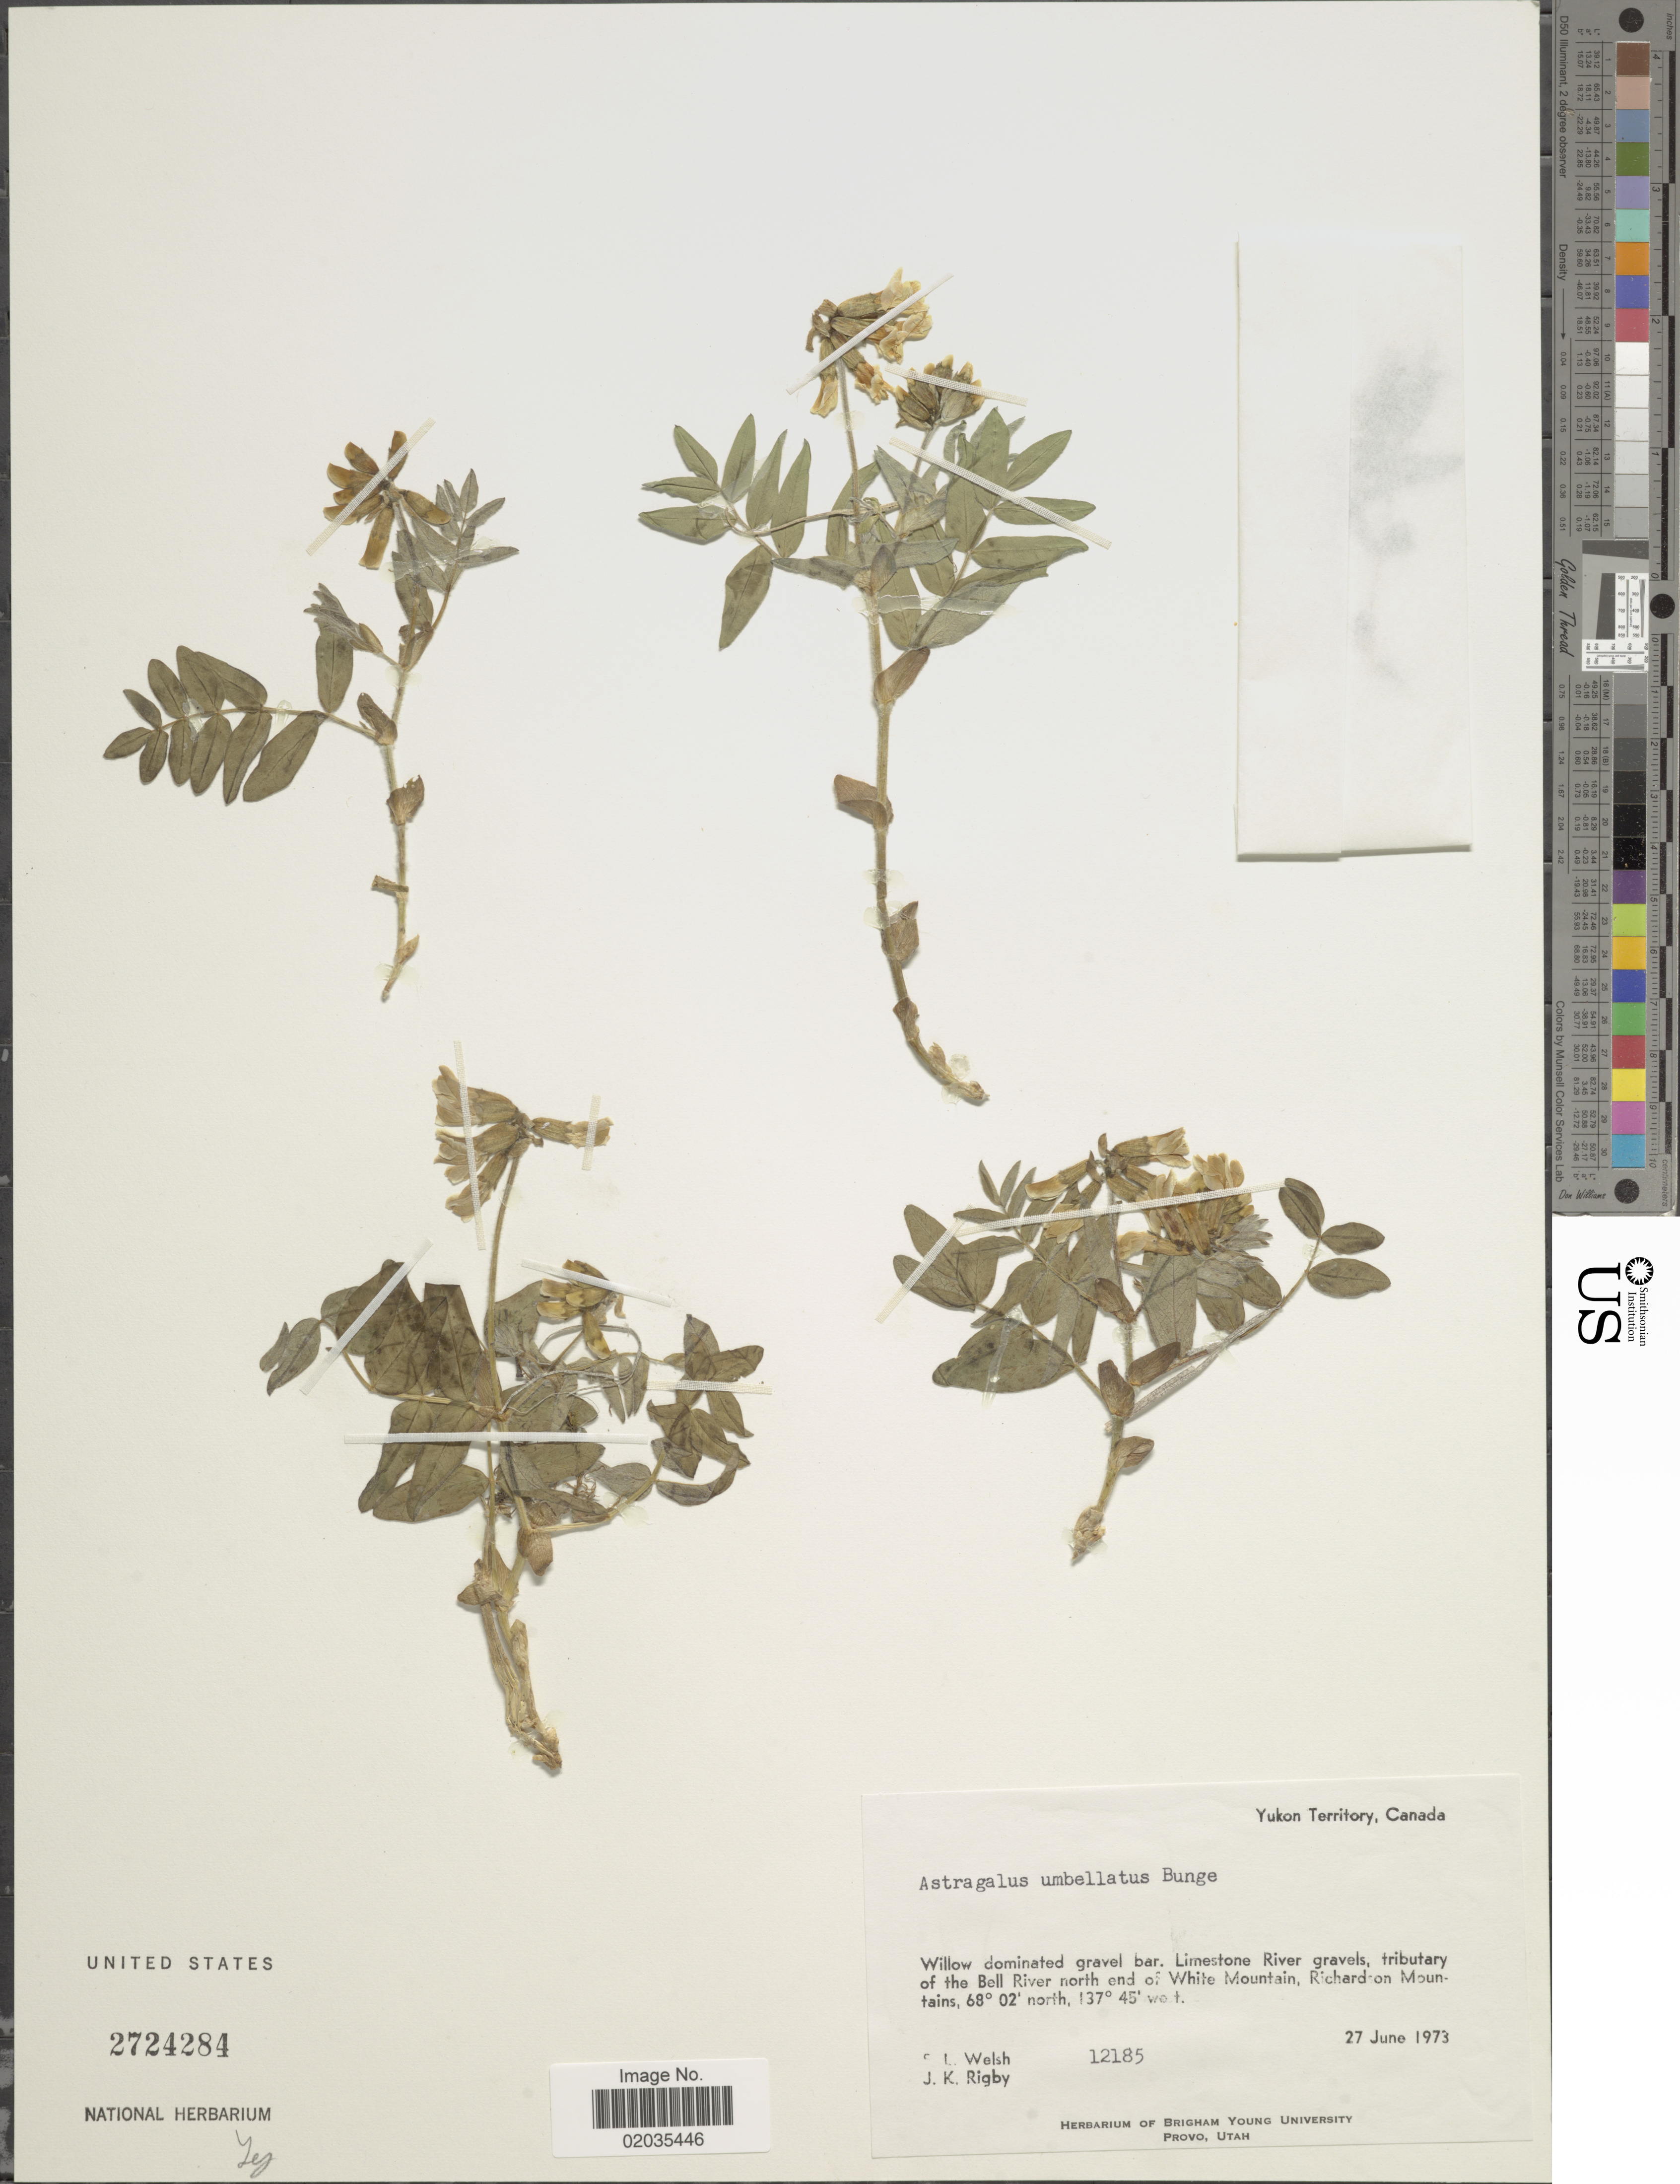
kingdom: Plantae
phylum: Tracheophyta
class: Magnoliopsida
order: Fabales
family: Fabaceae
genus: Astragalus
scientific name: Astragalus umbellatus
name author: Bunge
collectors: S. Welsh & J. Rigby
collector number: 12185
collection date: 1973-06-27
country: Canada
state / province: Yukon Territory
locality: Tributary of the Bell River, north end of White Mountain, Richardson Mountains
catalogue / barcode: US 2724284